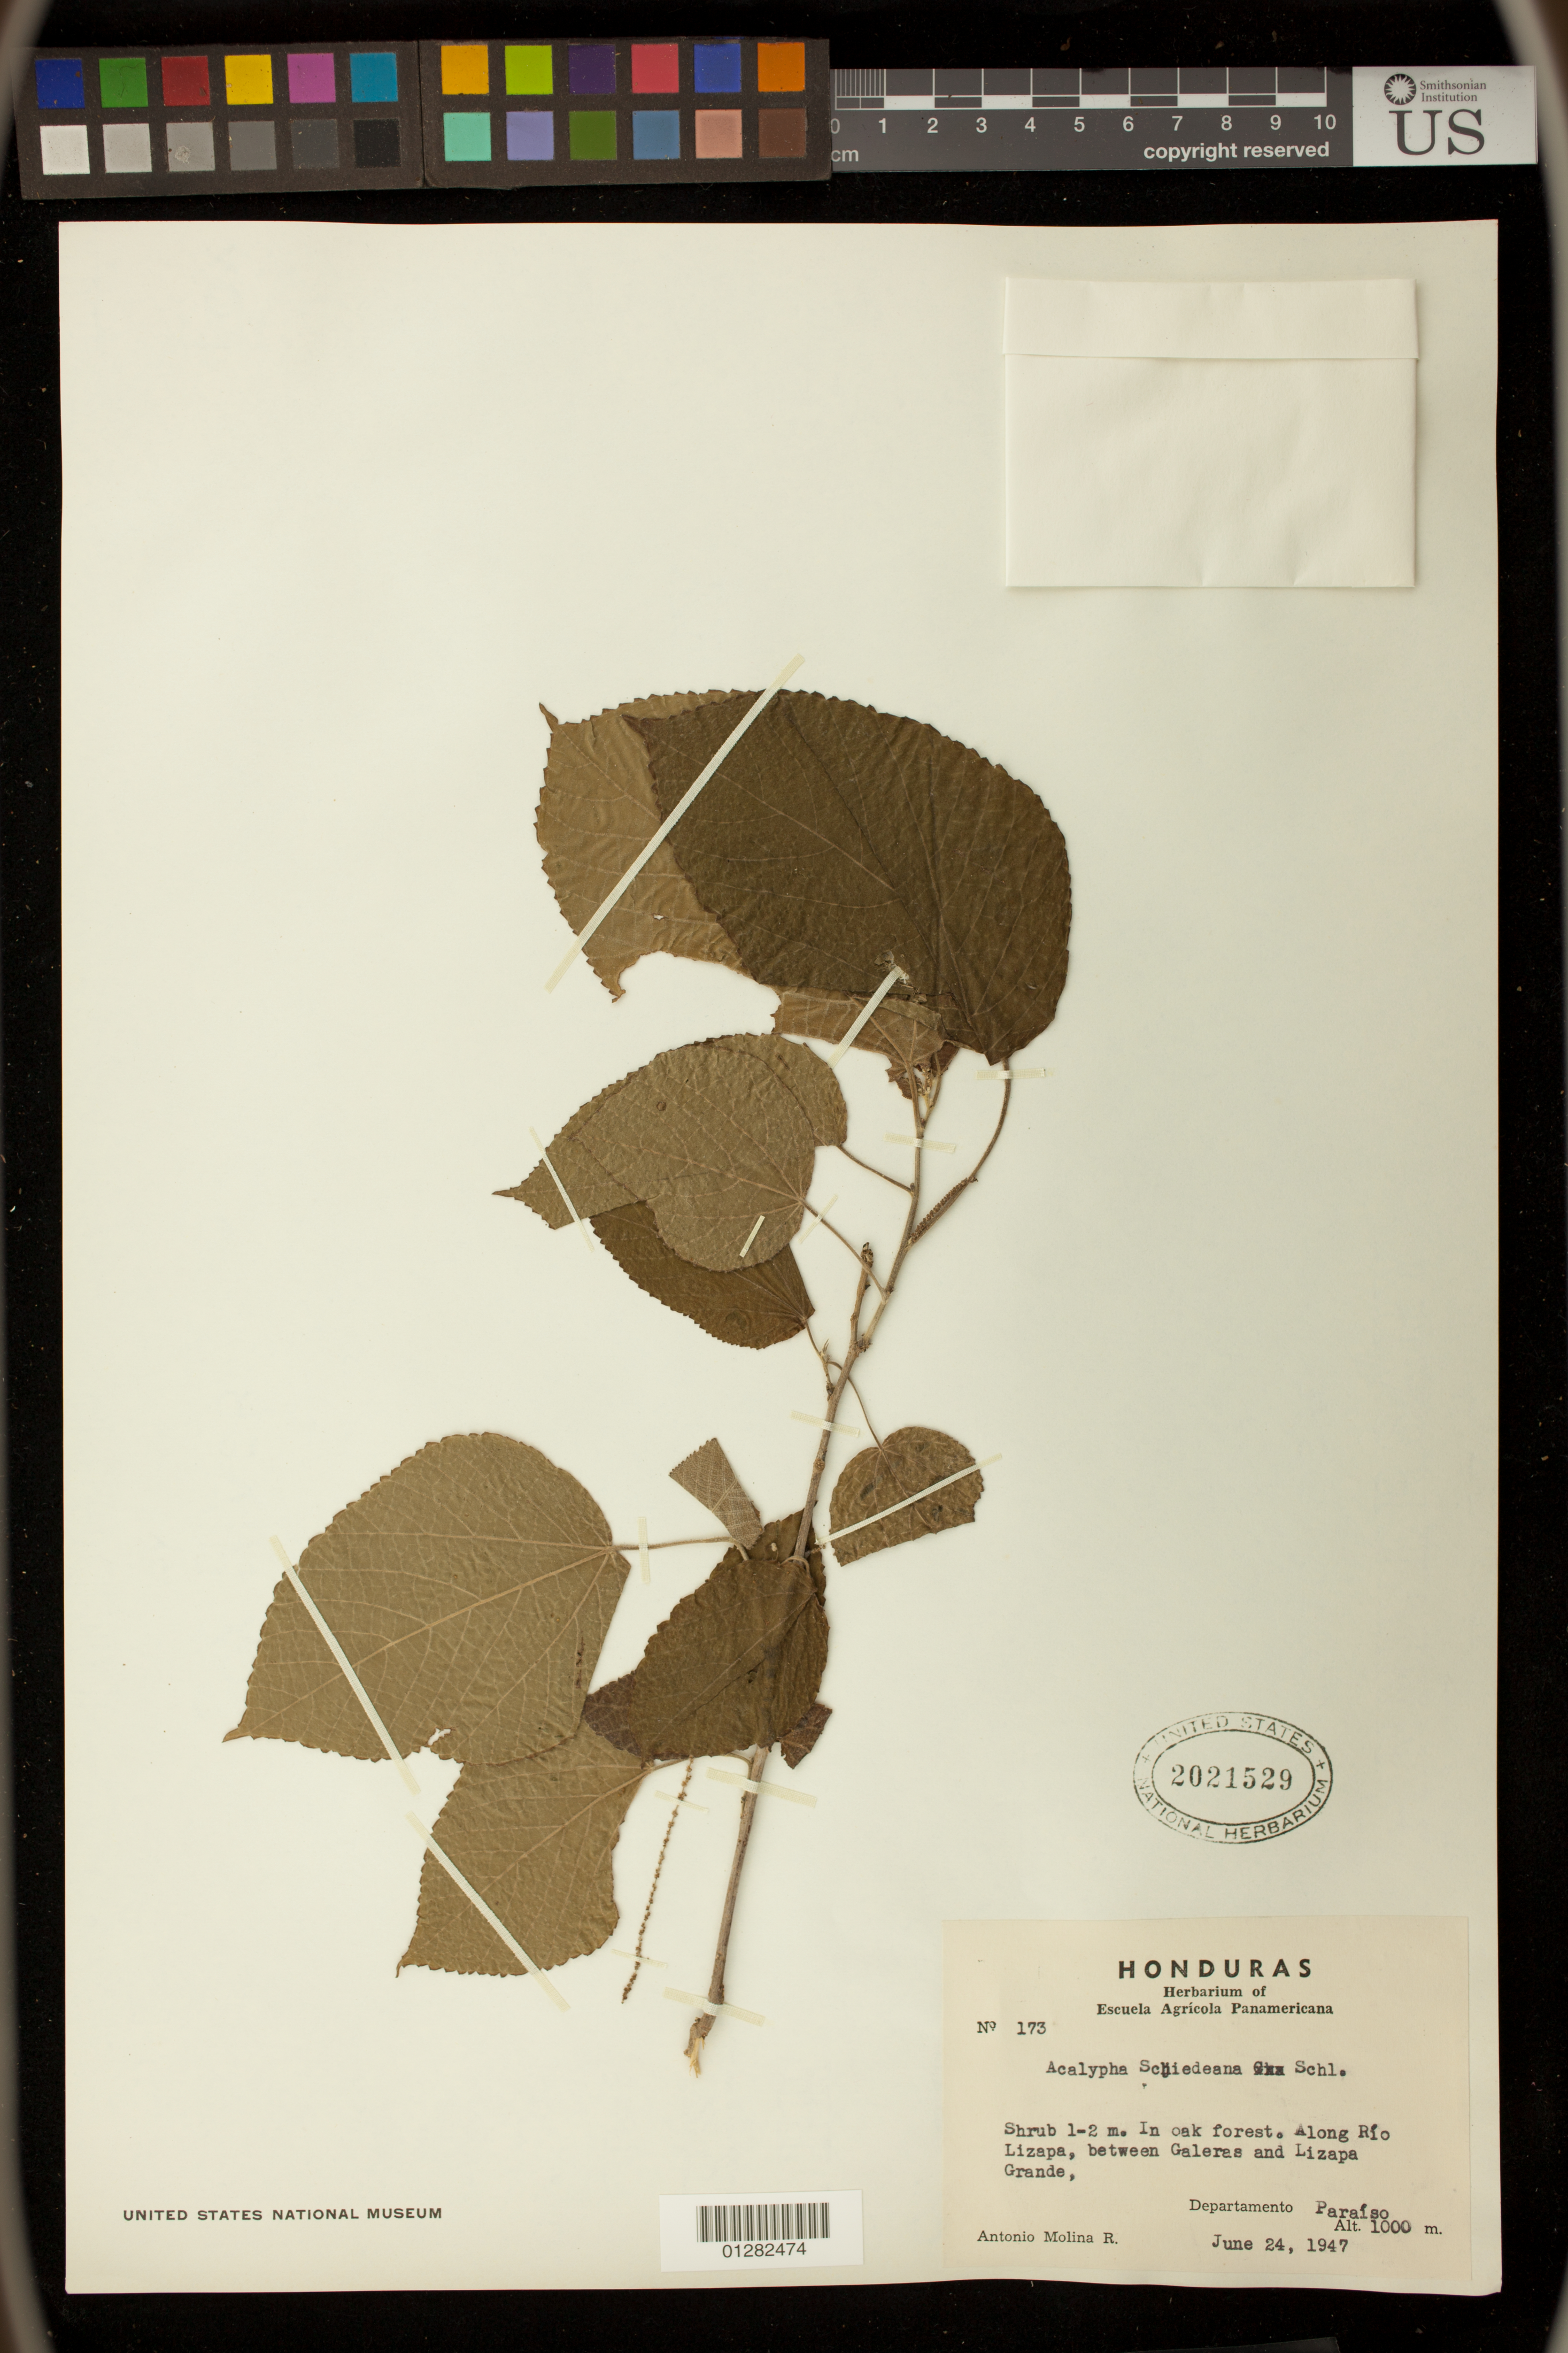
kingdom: Plantae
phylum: Tracheophyta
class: Magnoliopsida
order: Malpighiales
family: Euphorbiaceae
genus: Acalypha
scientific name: Acalypha schiedeana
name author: Schltdl.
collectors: R. McVaugh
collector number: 173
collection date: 1947-06-24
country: Honduras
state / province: El Paraíso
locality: Along Rio Lizapa, between Galeras and Lizapa Grande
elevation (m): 1000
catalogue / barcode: US 2021529